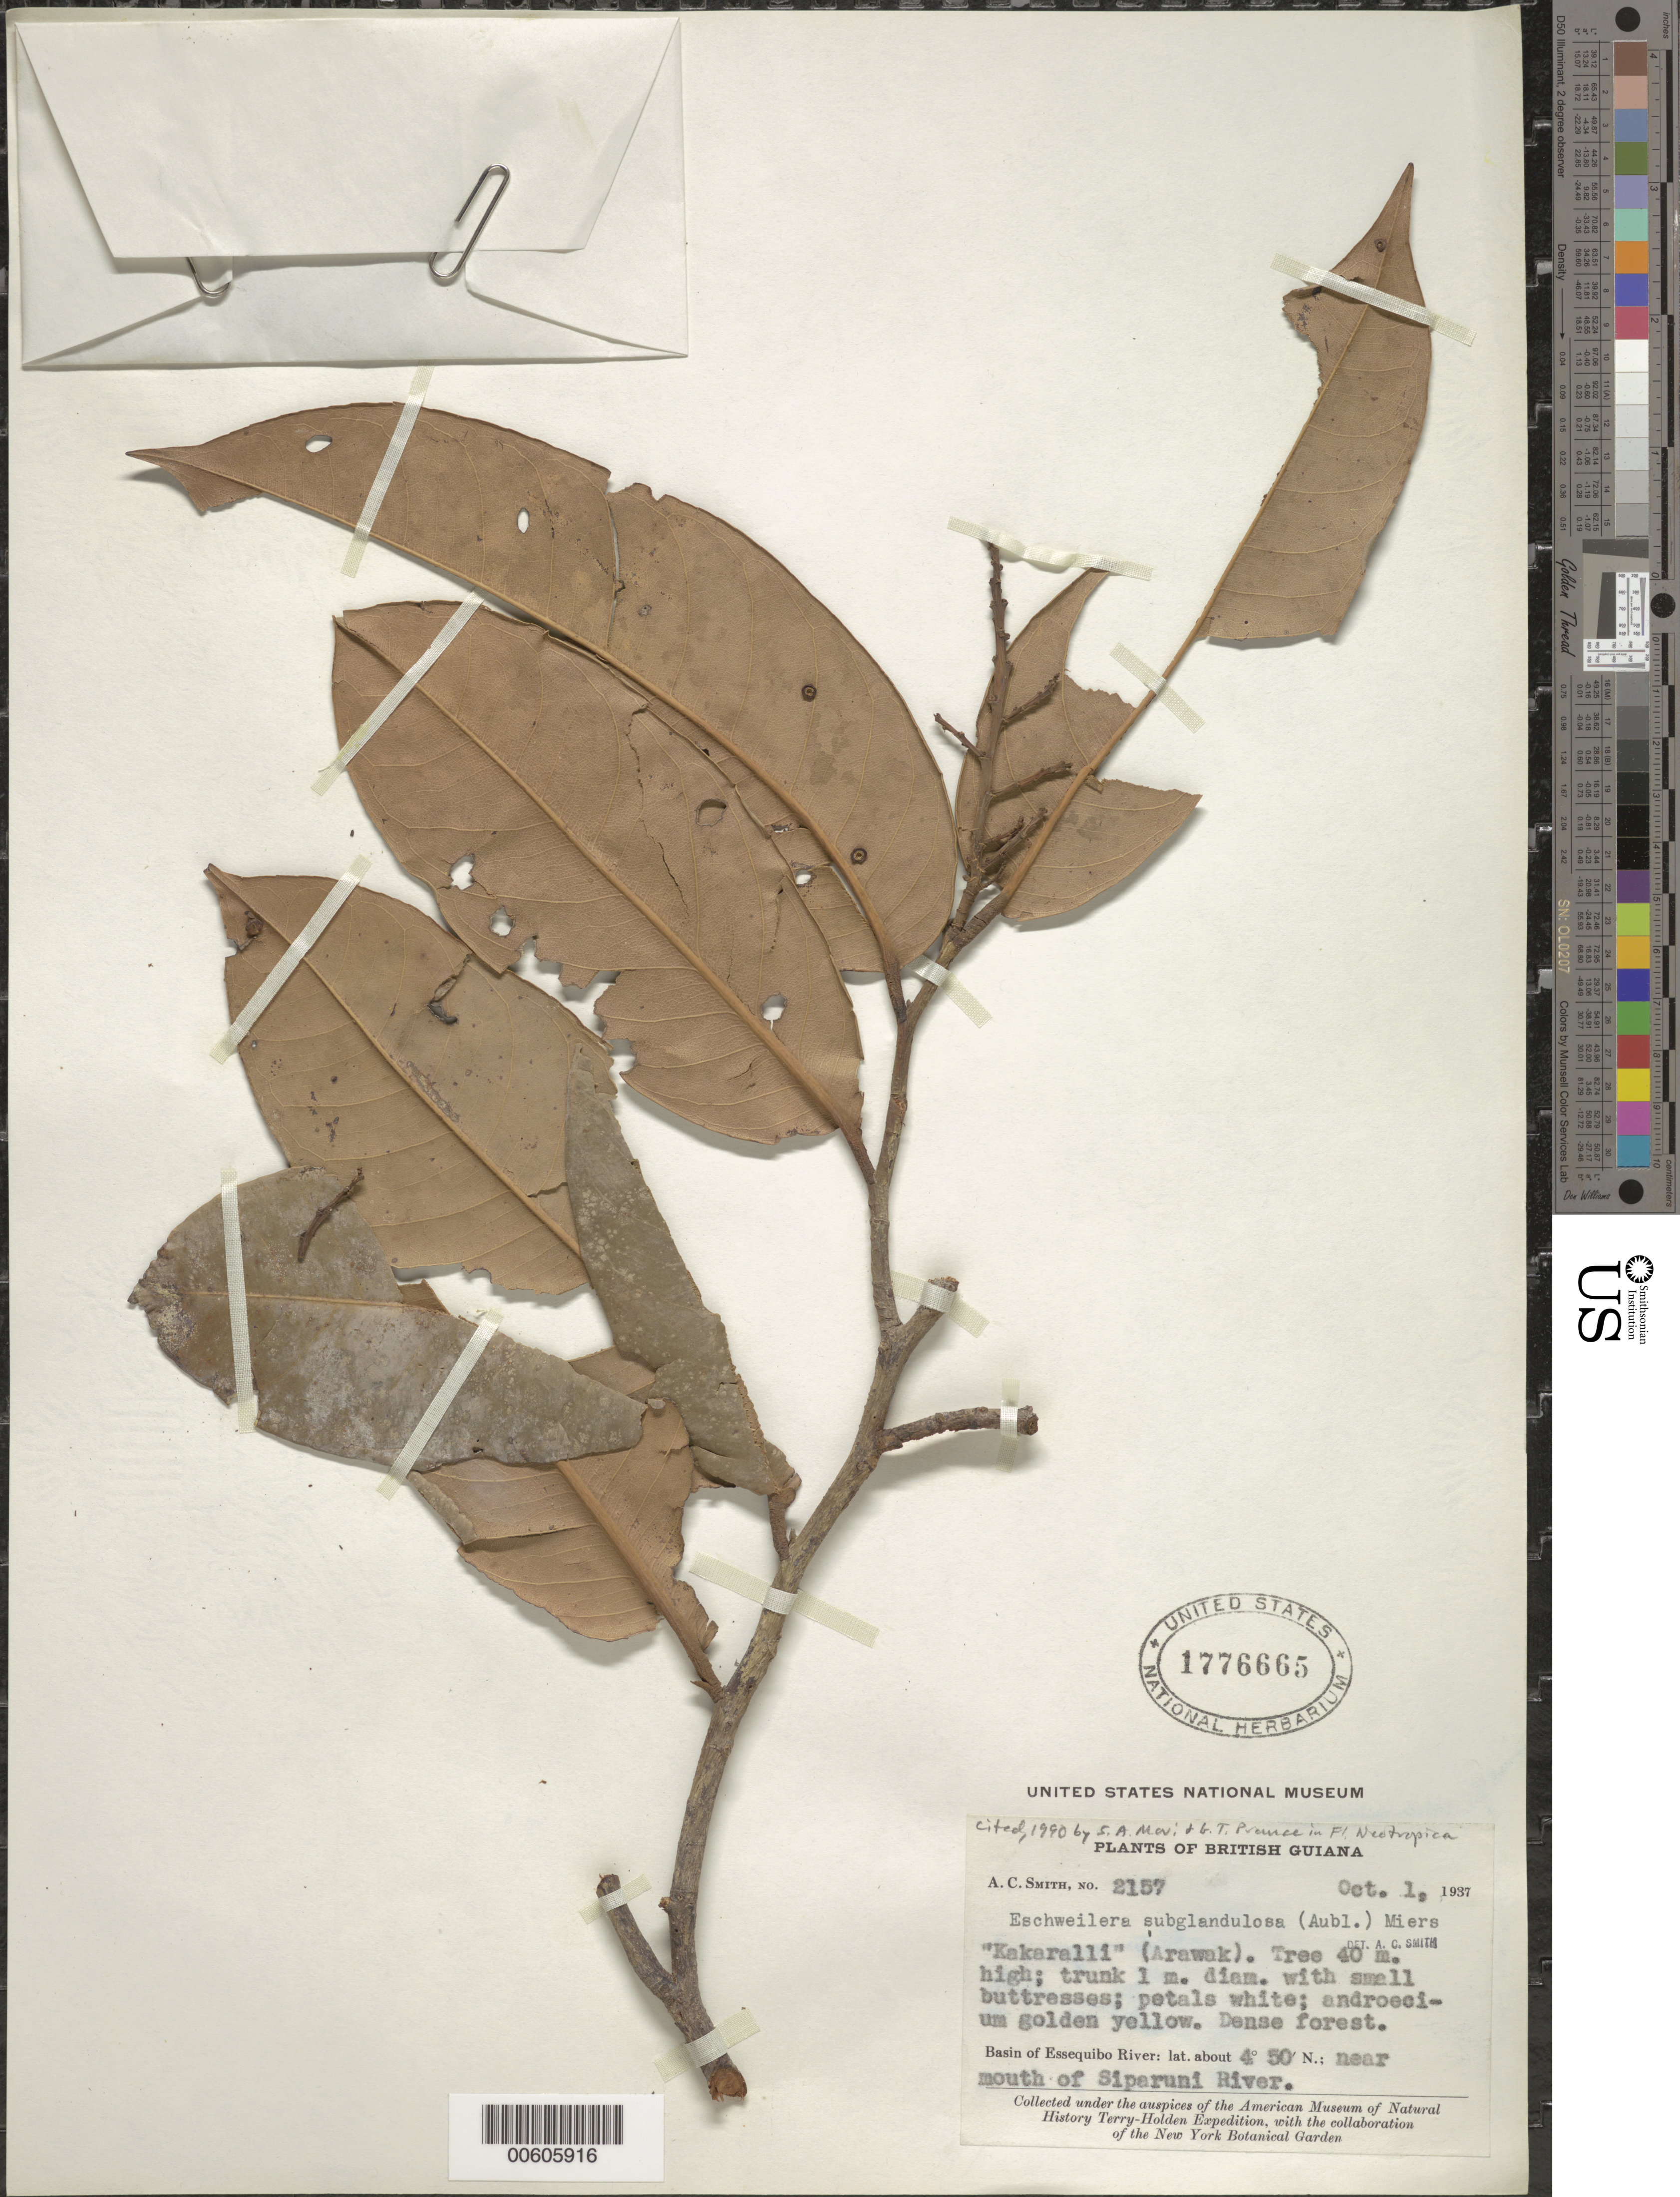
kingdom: Plantae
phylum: Tracheophyta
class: Magnoliopsida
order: Ericales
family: Lecythidaceae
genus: Eschweilera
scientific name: Eschweilera subglandulosa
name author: (Steud. ex Berg) Miers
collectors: A. C. Smith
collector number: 2157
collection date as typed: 1-Oct-37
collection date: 1937-10-01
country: Guyana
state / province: Potaro-Siparuni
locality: Essequibo River basin, near mouth of Siparuni R.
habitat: Dense forest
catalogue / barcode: US 1776665